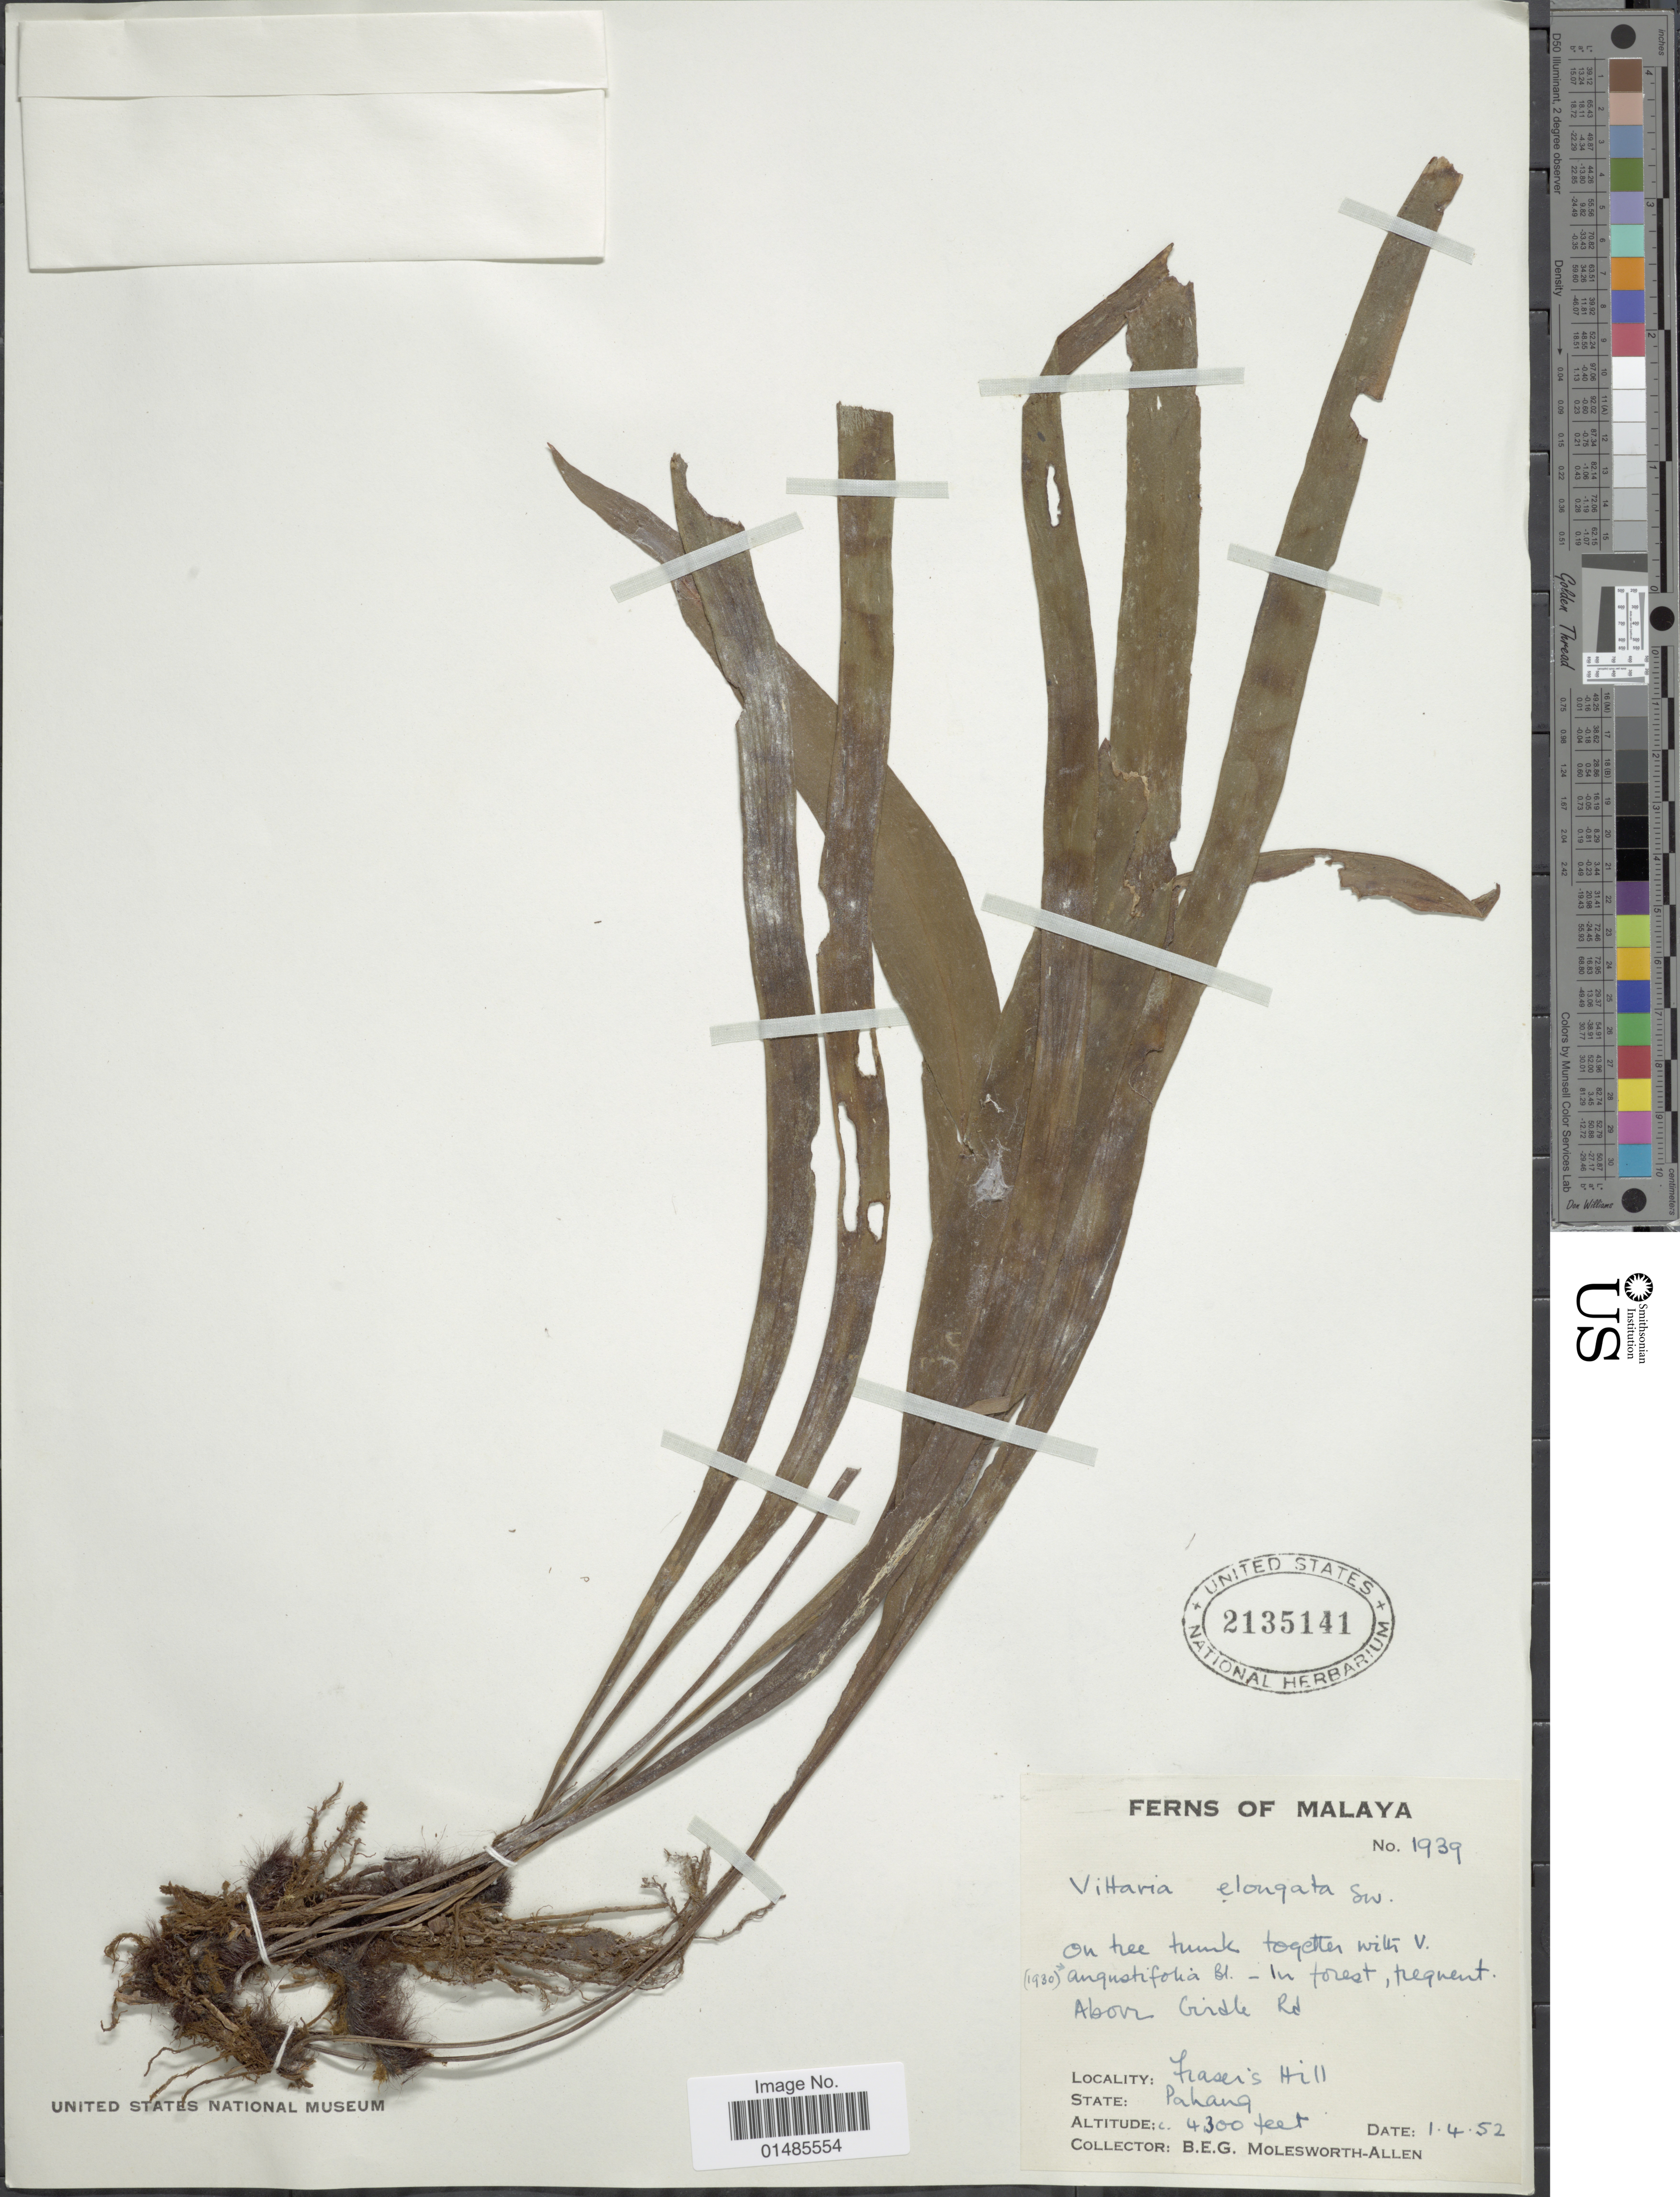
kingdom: Plantae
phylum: Tracheophyta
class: Polypodiopsida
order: Polypodiales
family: Pteridaceae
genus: Haplopteris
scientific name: Haplopteris elongata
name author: (Sw.) Crane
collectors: B. E. G. Molesworth-Allen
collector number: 1939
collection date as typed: Transcribed d/m/y: 1/4/52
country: Malaysia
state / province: Pahang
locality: Fraser's Hill.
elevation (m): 1311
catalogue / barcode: US 2135141